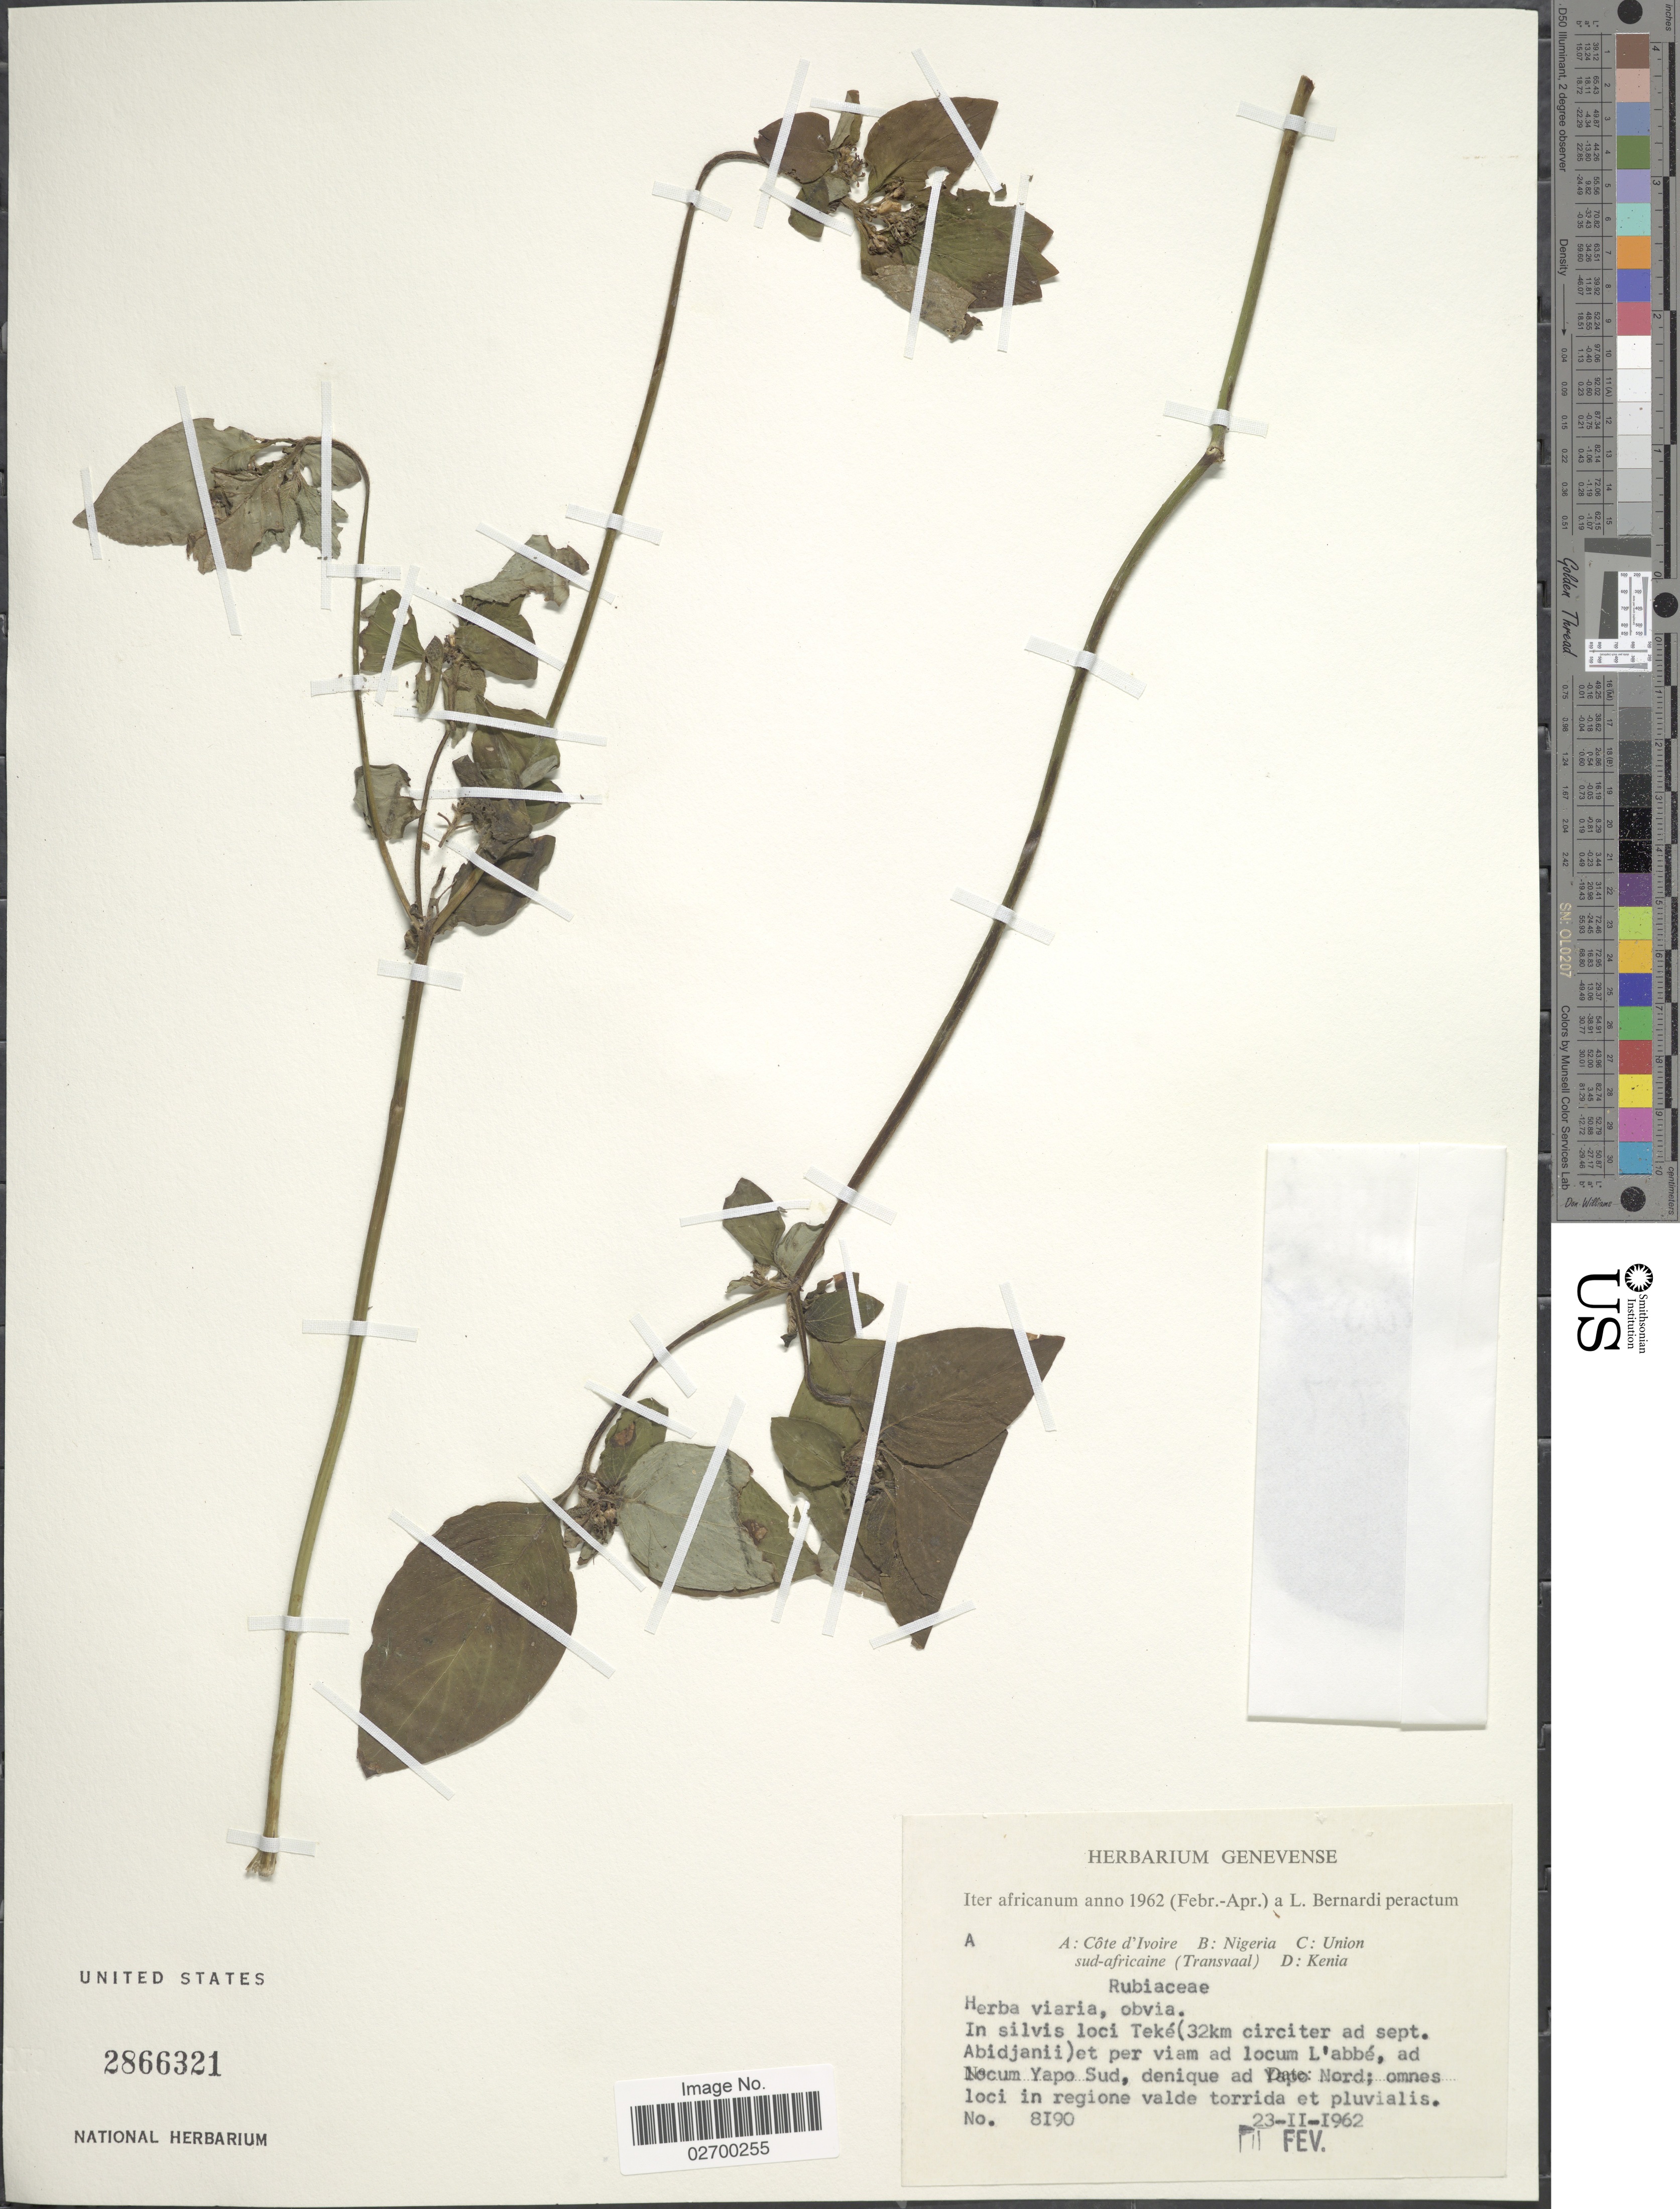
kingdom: Plantae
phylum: Tracheophyta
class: Magnoliopsida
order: Gentianales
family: Rubiaceae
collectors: L. Bernardi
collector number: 8190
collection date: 1962-02-23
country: Ivory Coast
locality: In silvis loci Teke (32km circiter ad sept. Abidjanii) et per viam ad locum L'abbe, ad locum Yapo Sud, denique ad Yapo Nord; omnes loci in regione valde torrida et plucialis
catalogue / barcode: US 2866321